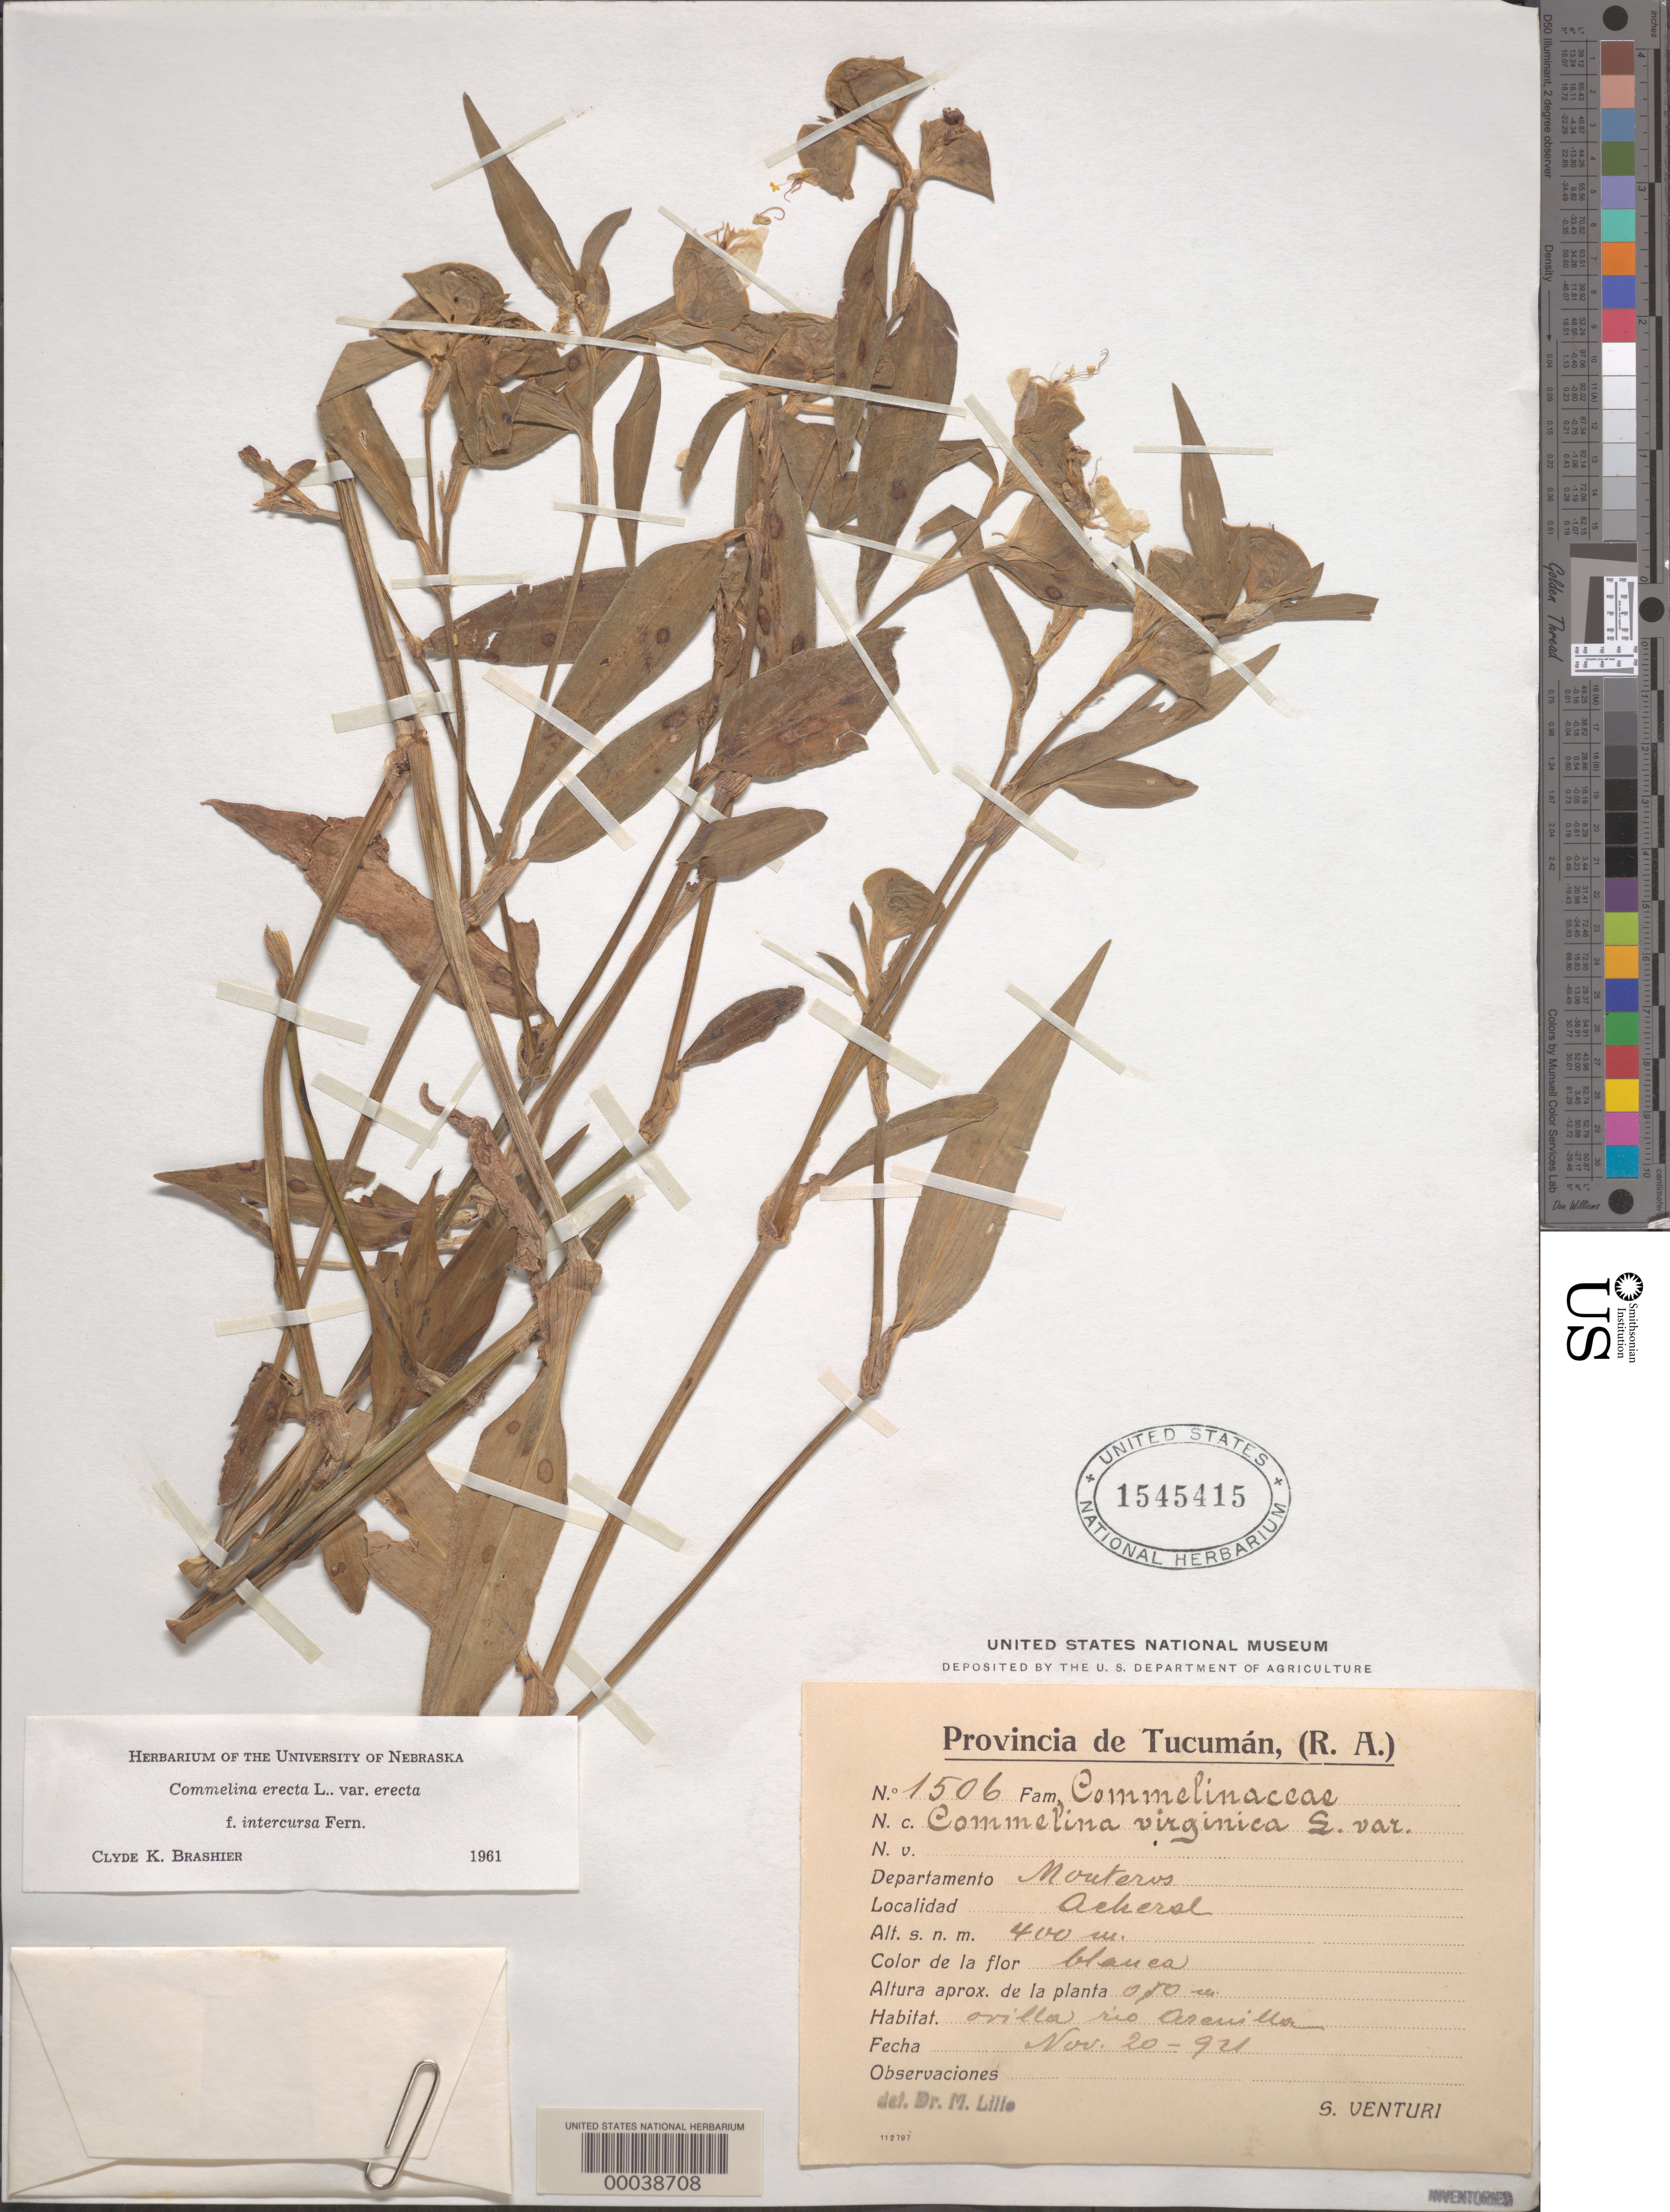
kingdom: Plantae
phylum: Tracheophyta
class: Liliopsida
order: Commelinales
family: Commelinaceae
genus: Commelina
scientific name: Commelina erecta f. intercursa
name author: Fernald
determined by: Brashier, C. K.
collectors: S. Venturi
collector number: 1506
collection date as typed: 20 Nov 1921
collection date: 1921-11-20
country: Argentina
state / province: Tucumán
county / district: Monteros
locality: Acheral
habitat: Riverbank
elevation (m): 400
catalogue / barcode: US 1545415